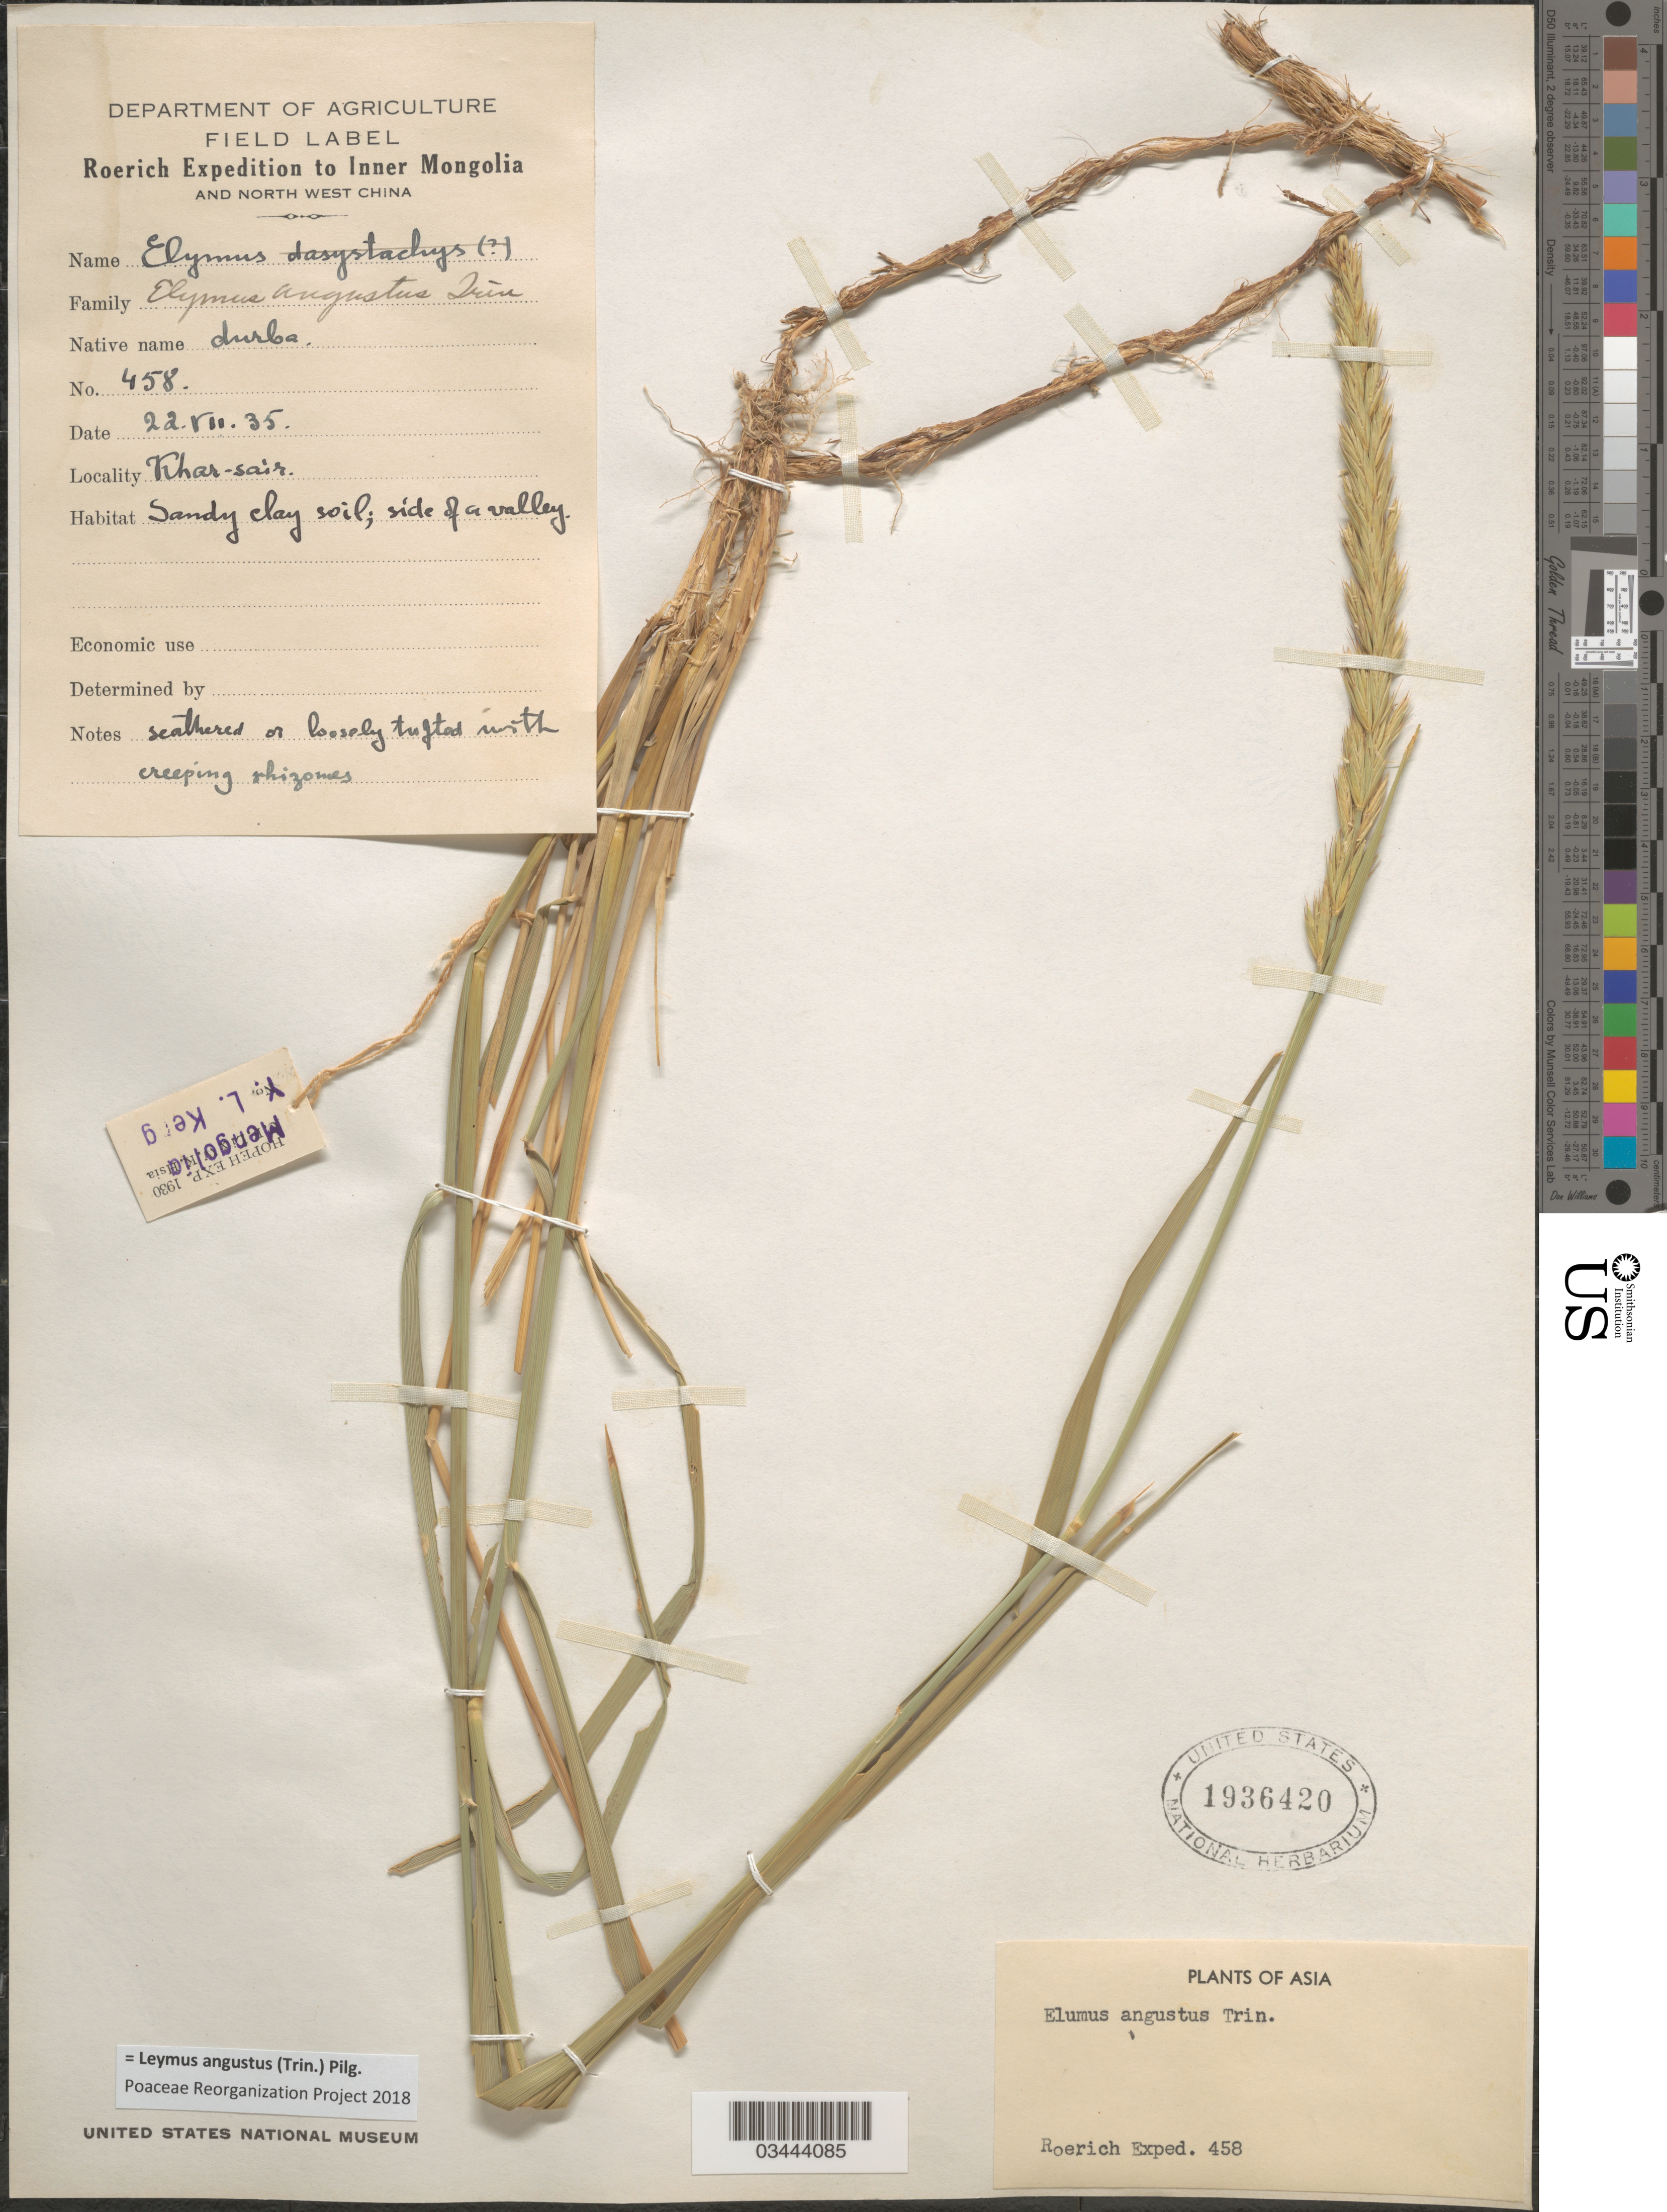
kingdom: Plantae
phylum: Tracheophyta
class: Liliopsida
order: Poales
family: Poaceae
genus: Leymus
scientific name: Leymus angustus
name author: (Trin.) Pilg.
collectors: Roerich Expedition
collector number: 458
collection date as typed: Transcribed d/m/y: 22/7/35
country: China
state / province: Nei Monggol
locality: To Inner Mongolia and North West China. Khar-sair. Sandy clay soil; side of a valley. Shansi-Chihli Exp. [unsure placement]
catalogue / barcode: US 1936420